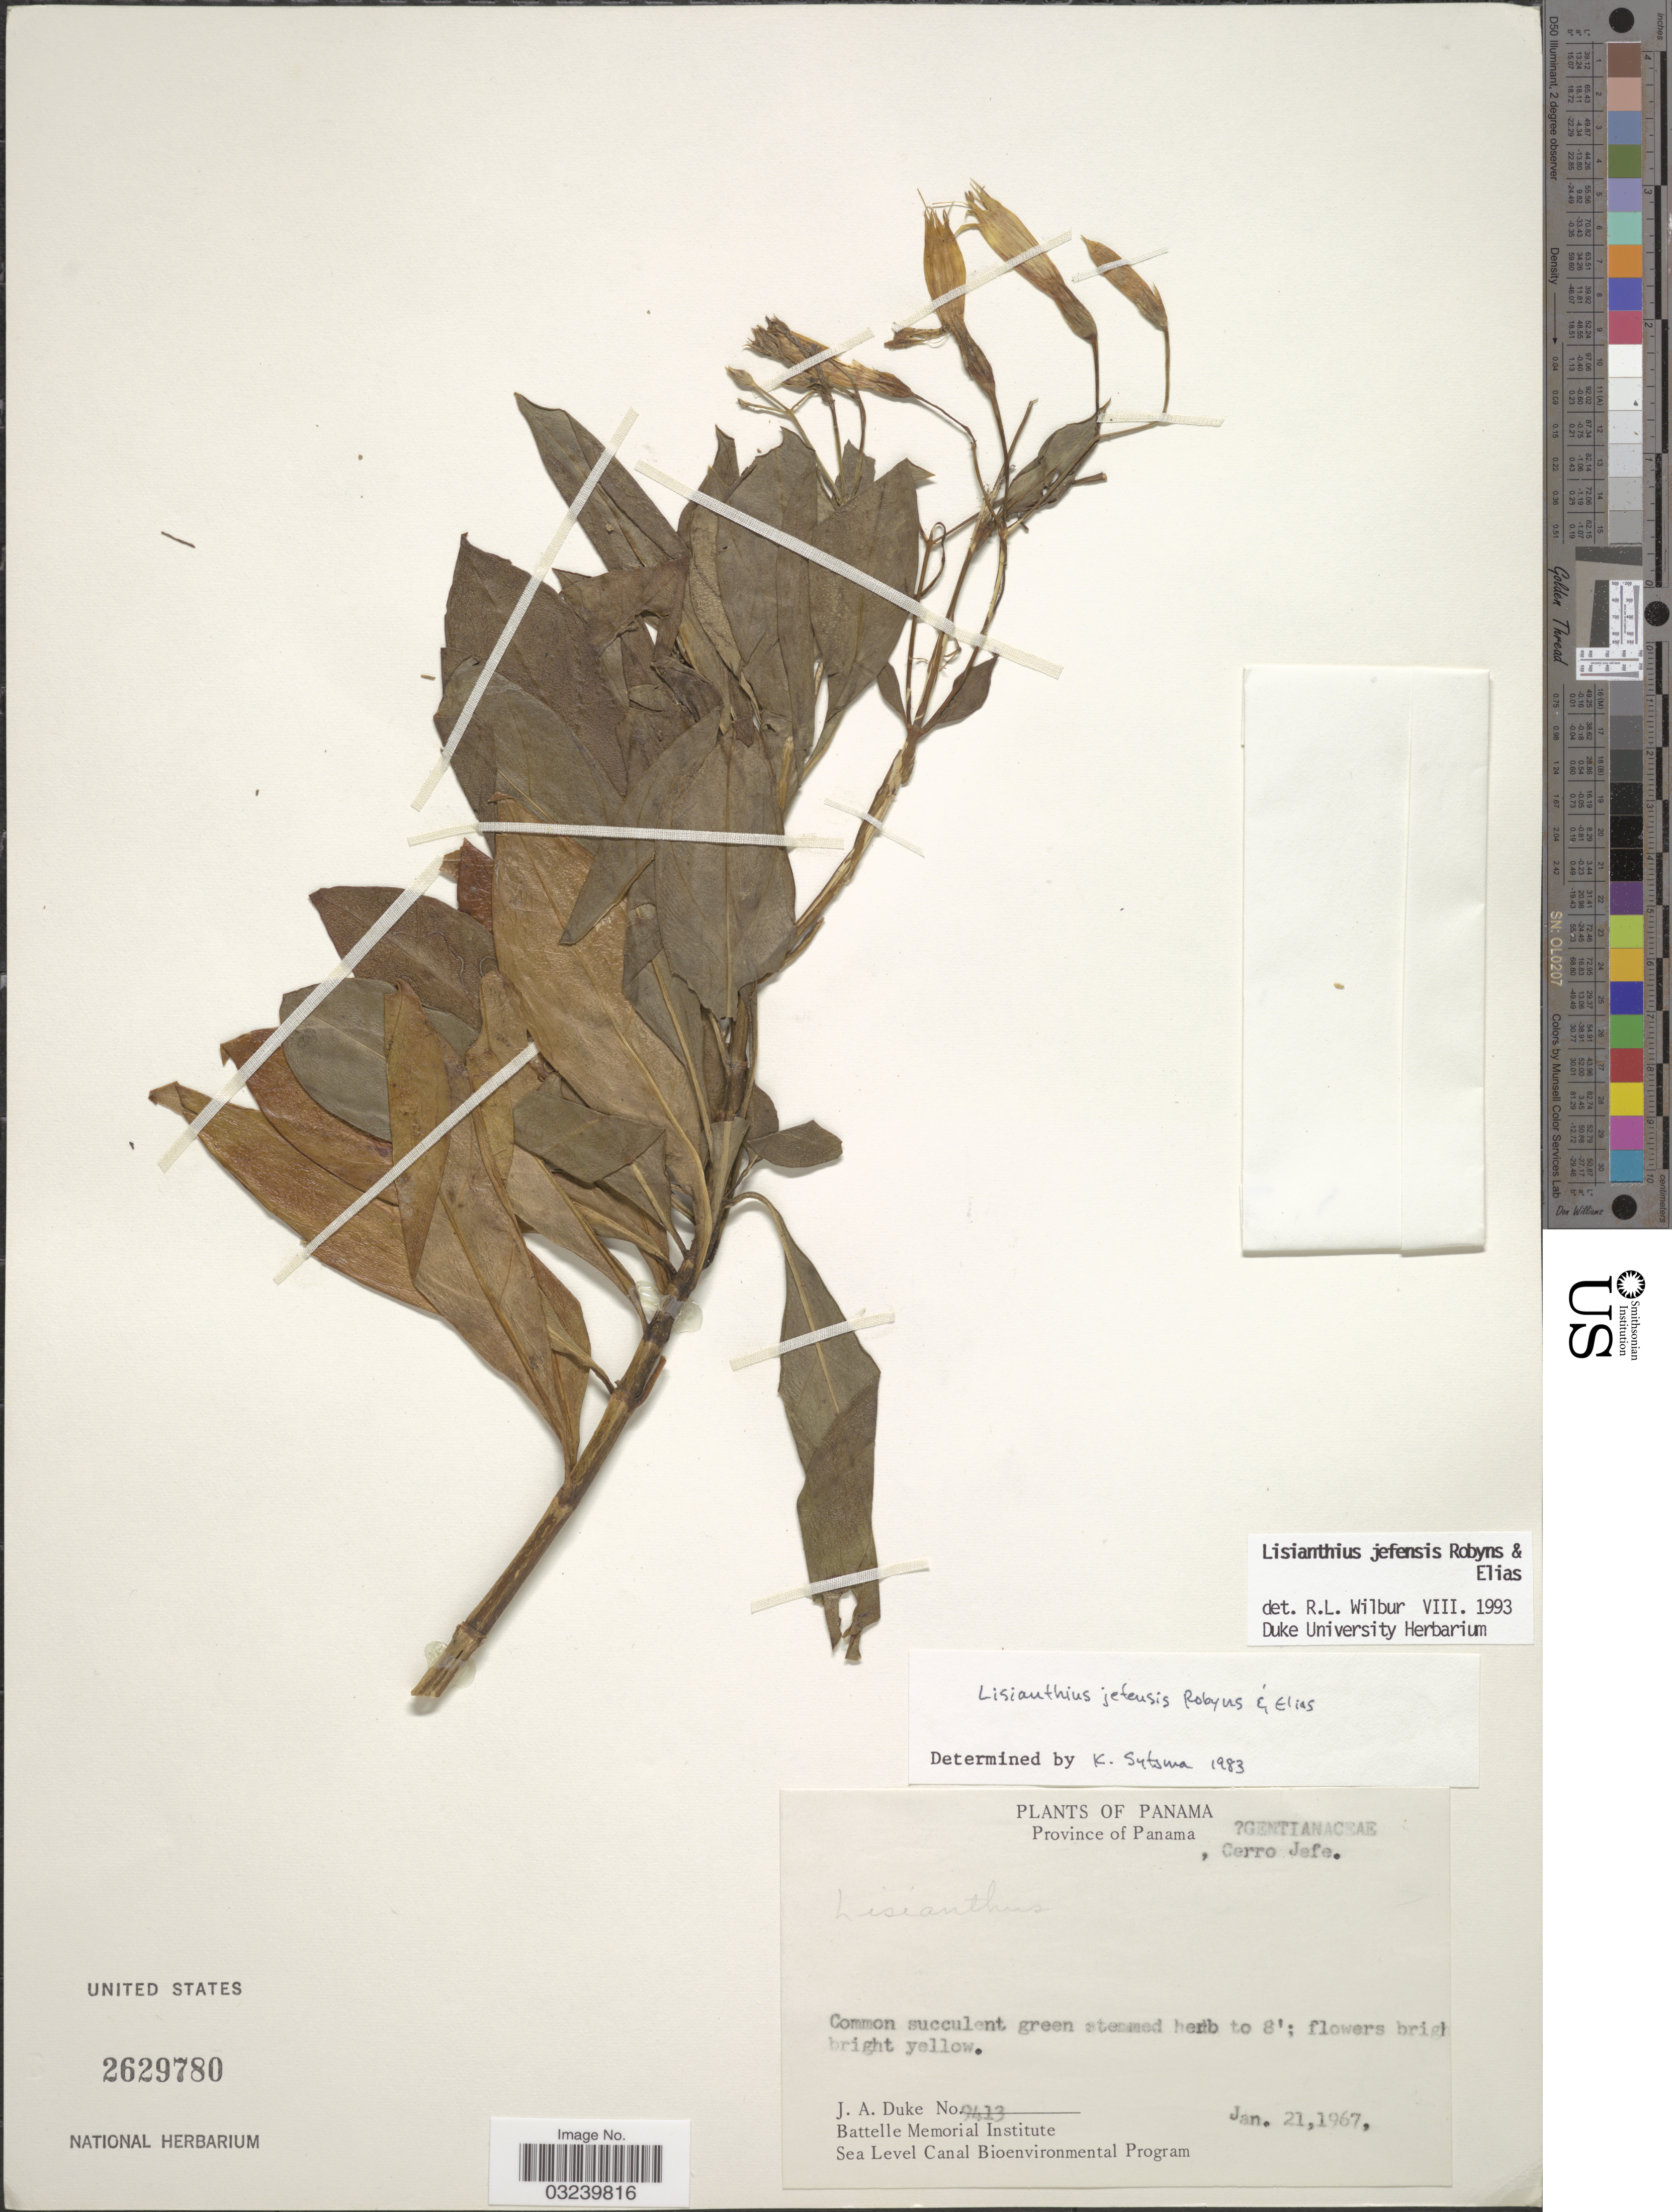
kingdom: Plantae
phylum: Tracheophyta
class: Magnoliopsida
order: Gentianales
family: Gentianaceae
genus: Lisianthius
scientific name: Lisianthius jefensis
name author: A. Robyns & T. S. Elias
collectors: J. A. Duke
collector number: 9413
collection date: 1967-01-21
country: Panama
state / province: Panamá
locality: Cerro Jefe.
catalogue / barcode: US 2629780